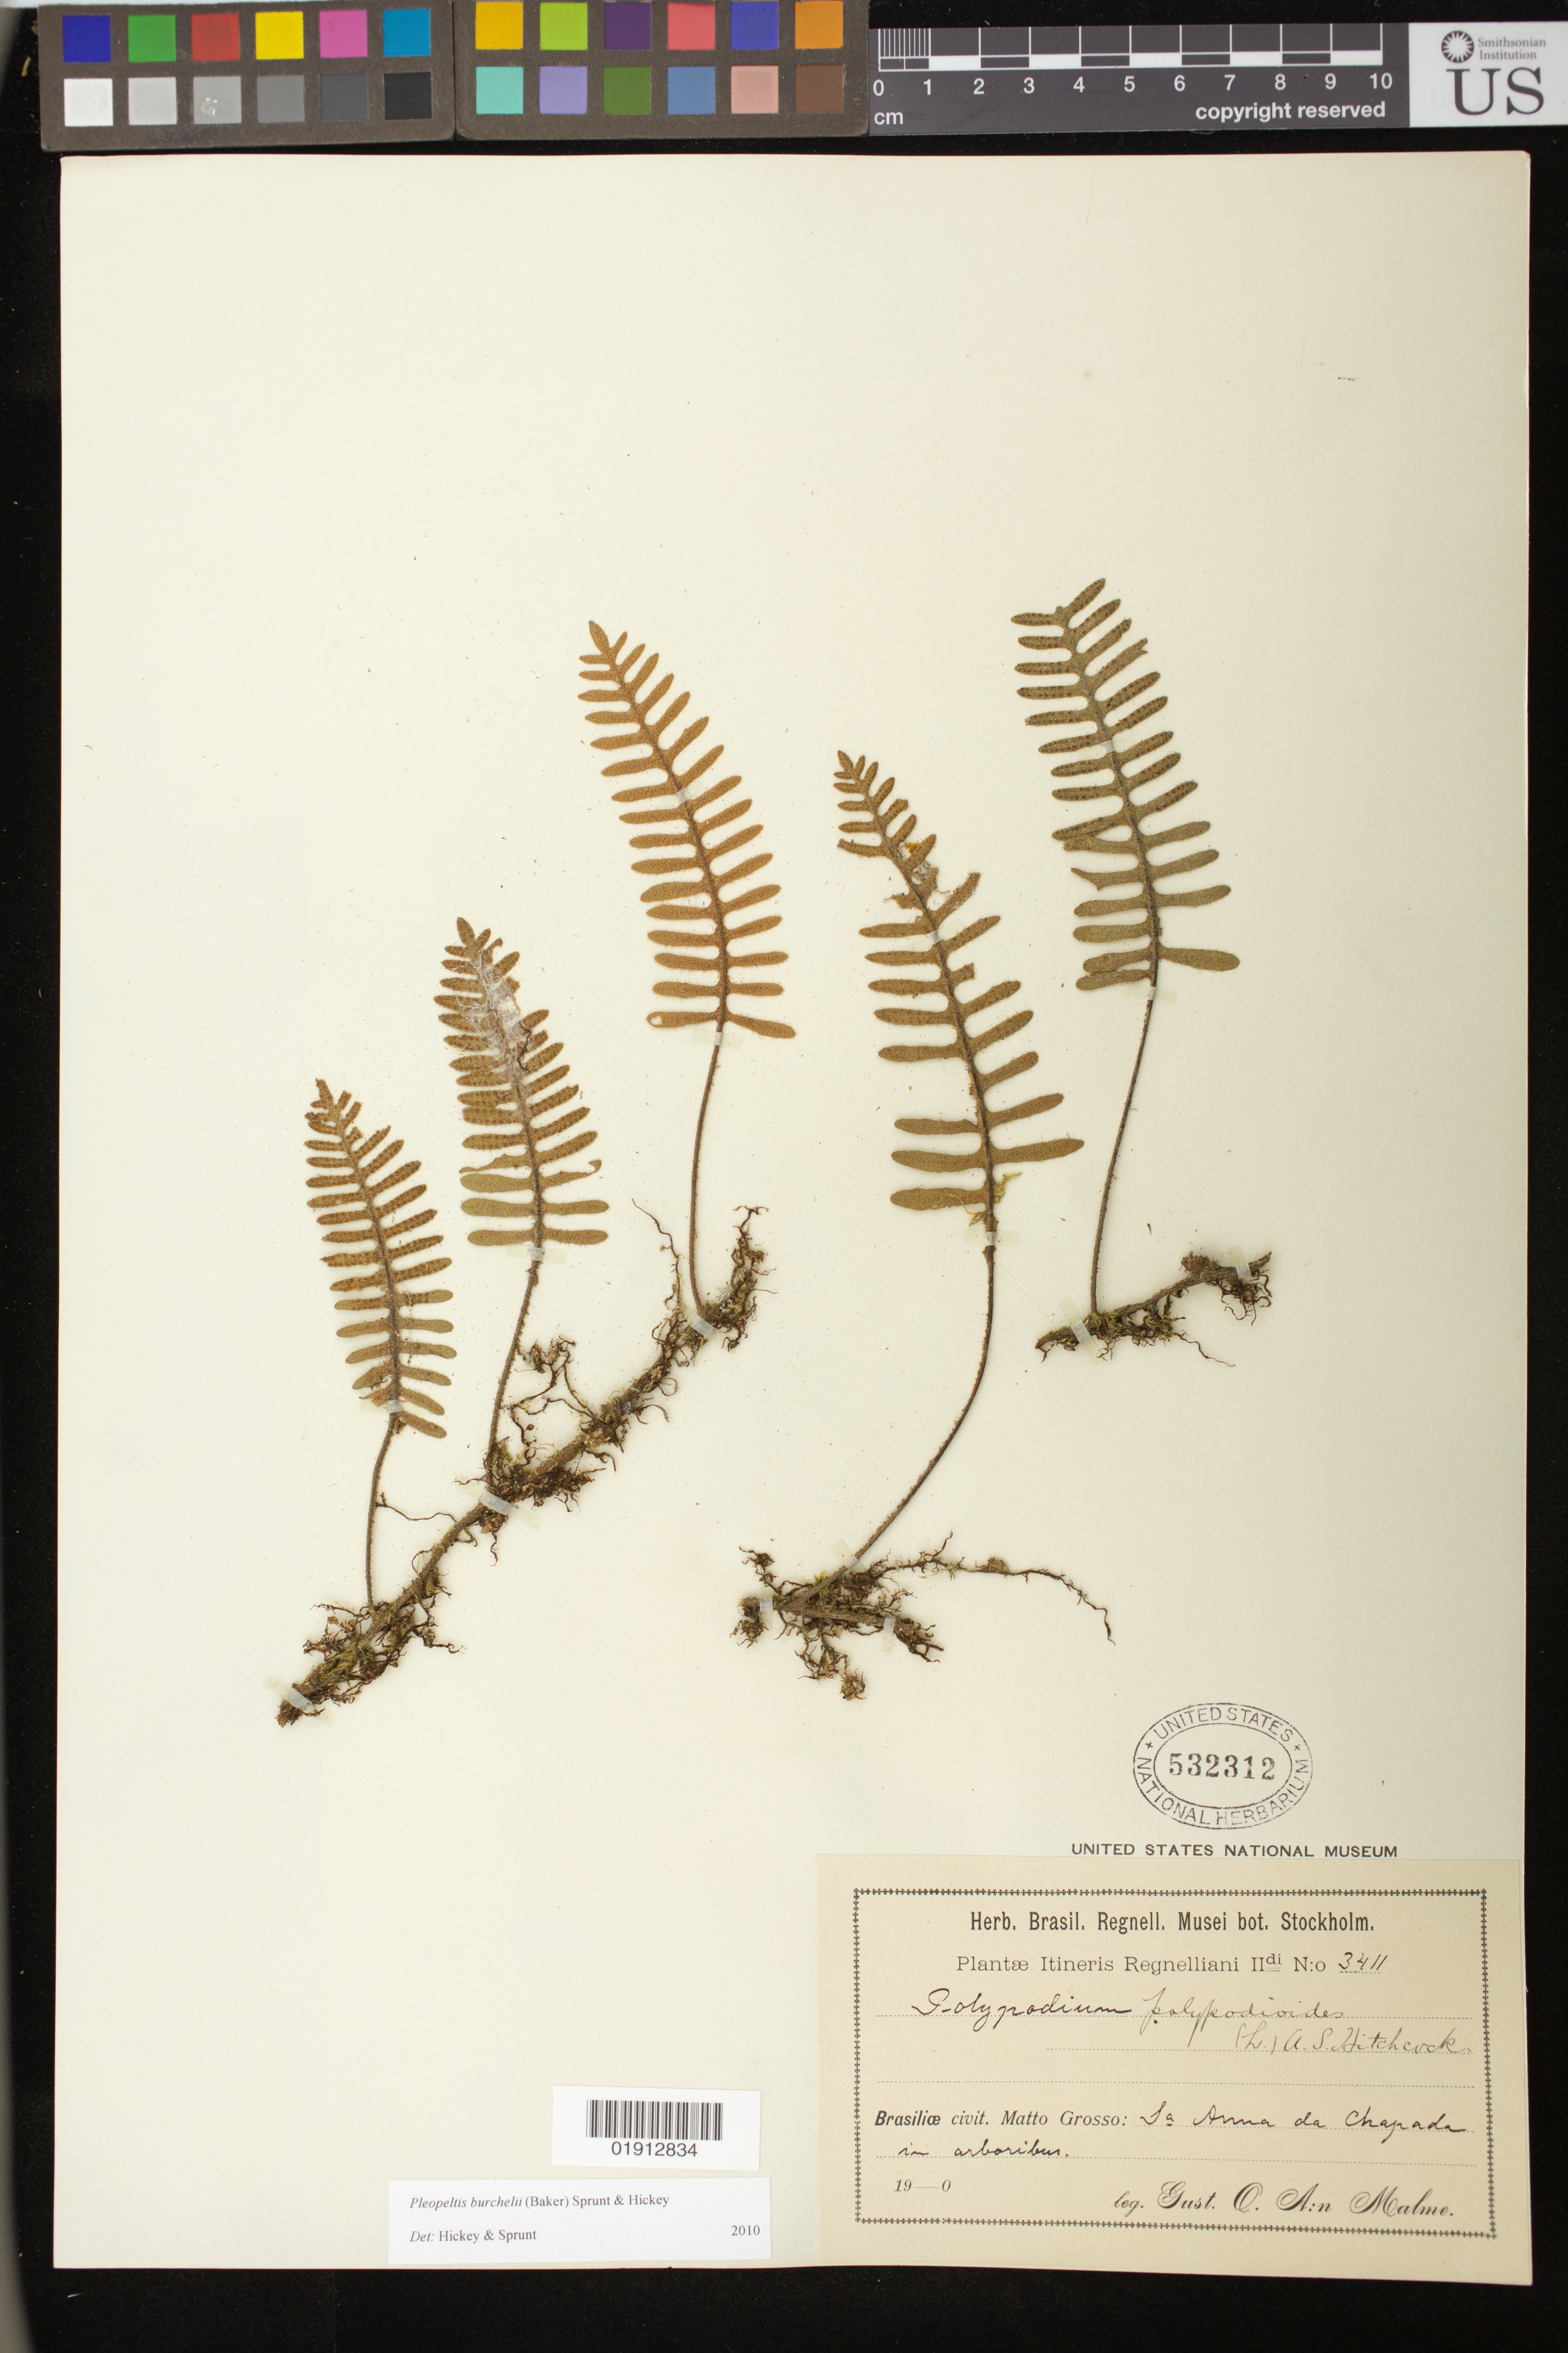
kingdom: Plantae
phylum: Tracheophyta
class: Polypodiopsida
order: Polypodiales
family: Polypodiaceae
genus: Pleopeltis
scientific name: Pleopeltis burchellii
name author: (Baker) Sprunt & Hickey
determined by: Hickey, R. J.; Sprunt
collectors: G. O. A. Malme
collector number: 3411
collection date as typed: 19--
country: Brazil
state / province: Mato Grosso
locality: Santa Anna da Chapada.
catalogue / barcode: US 532312